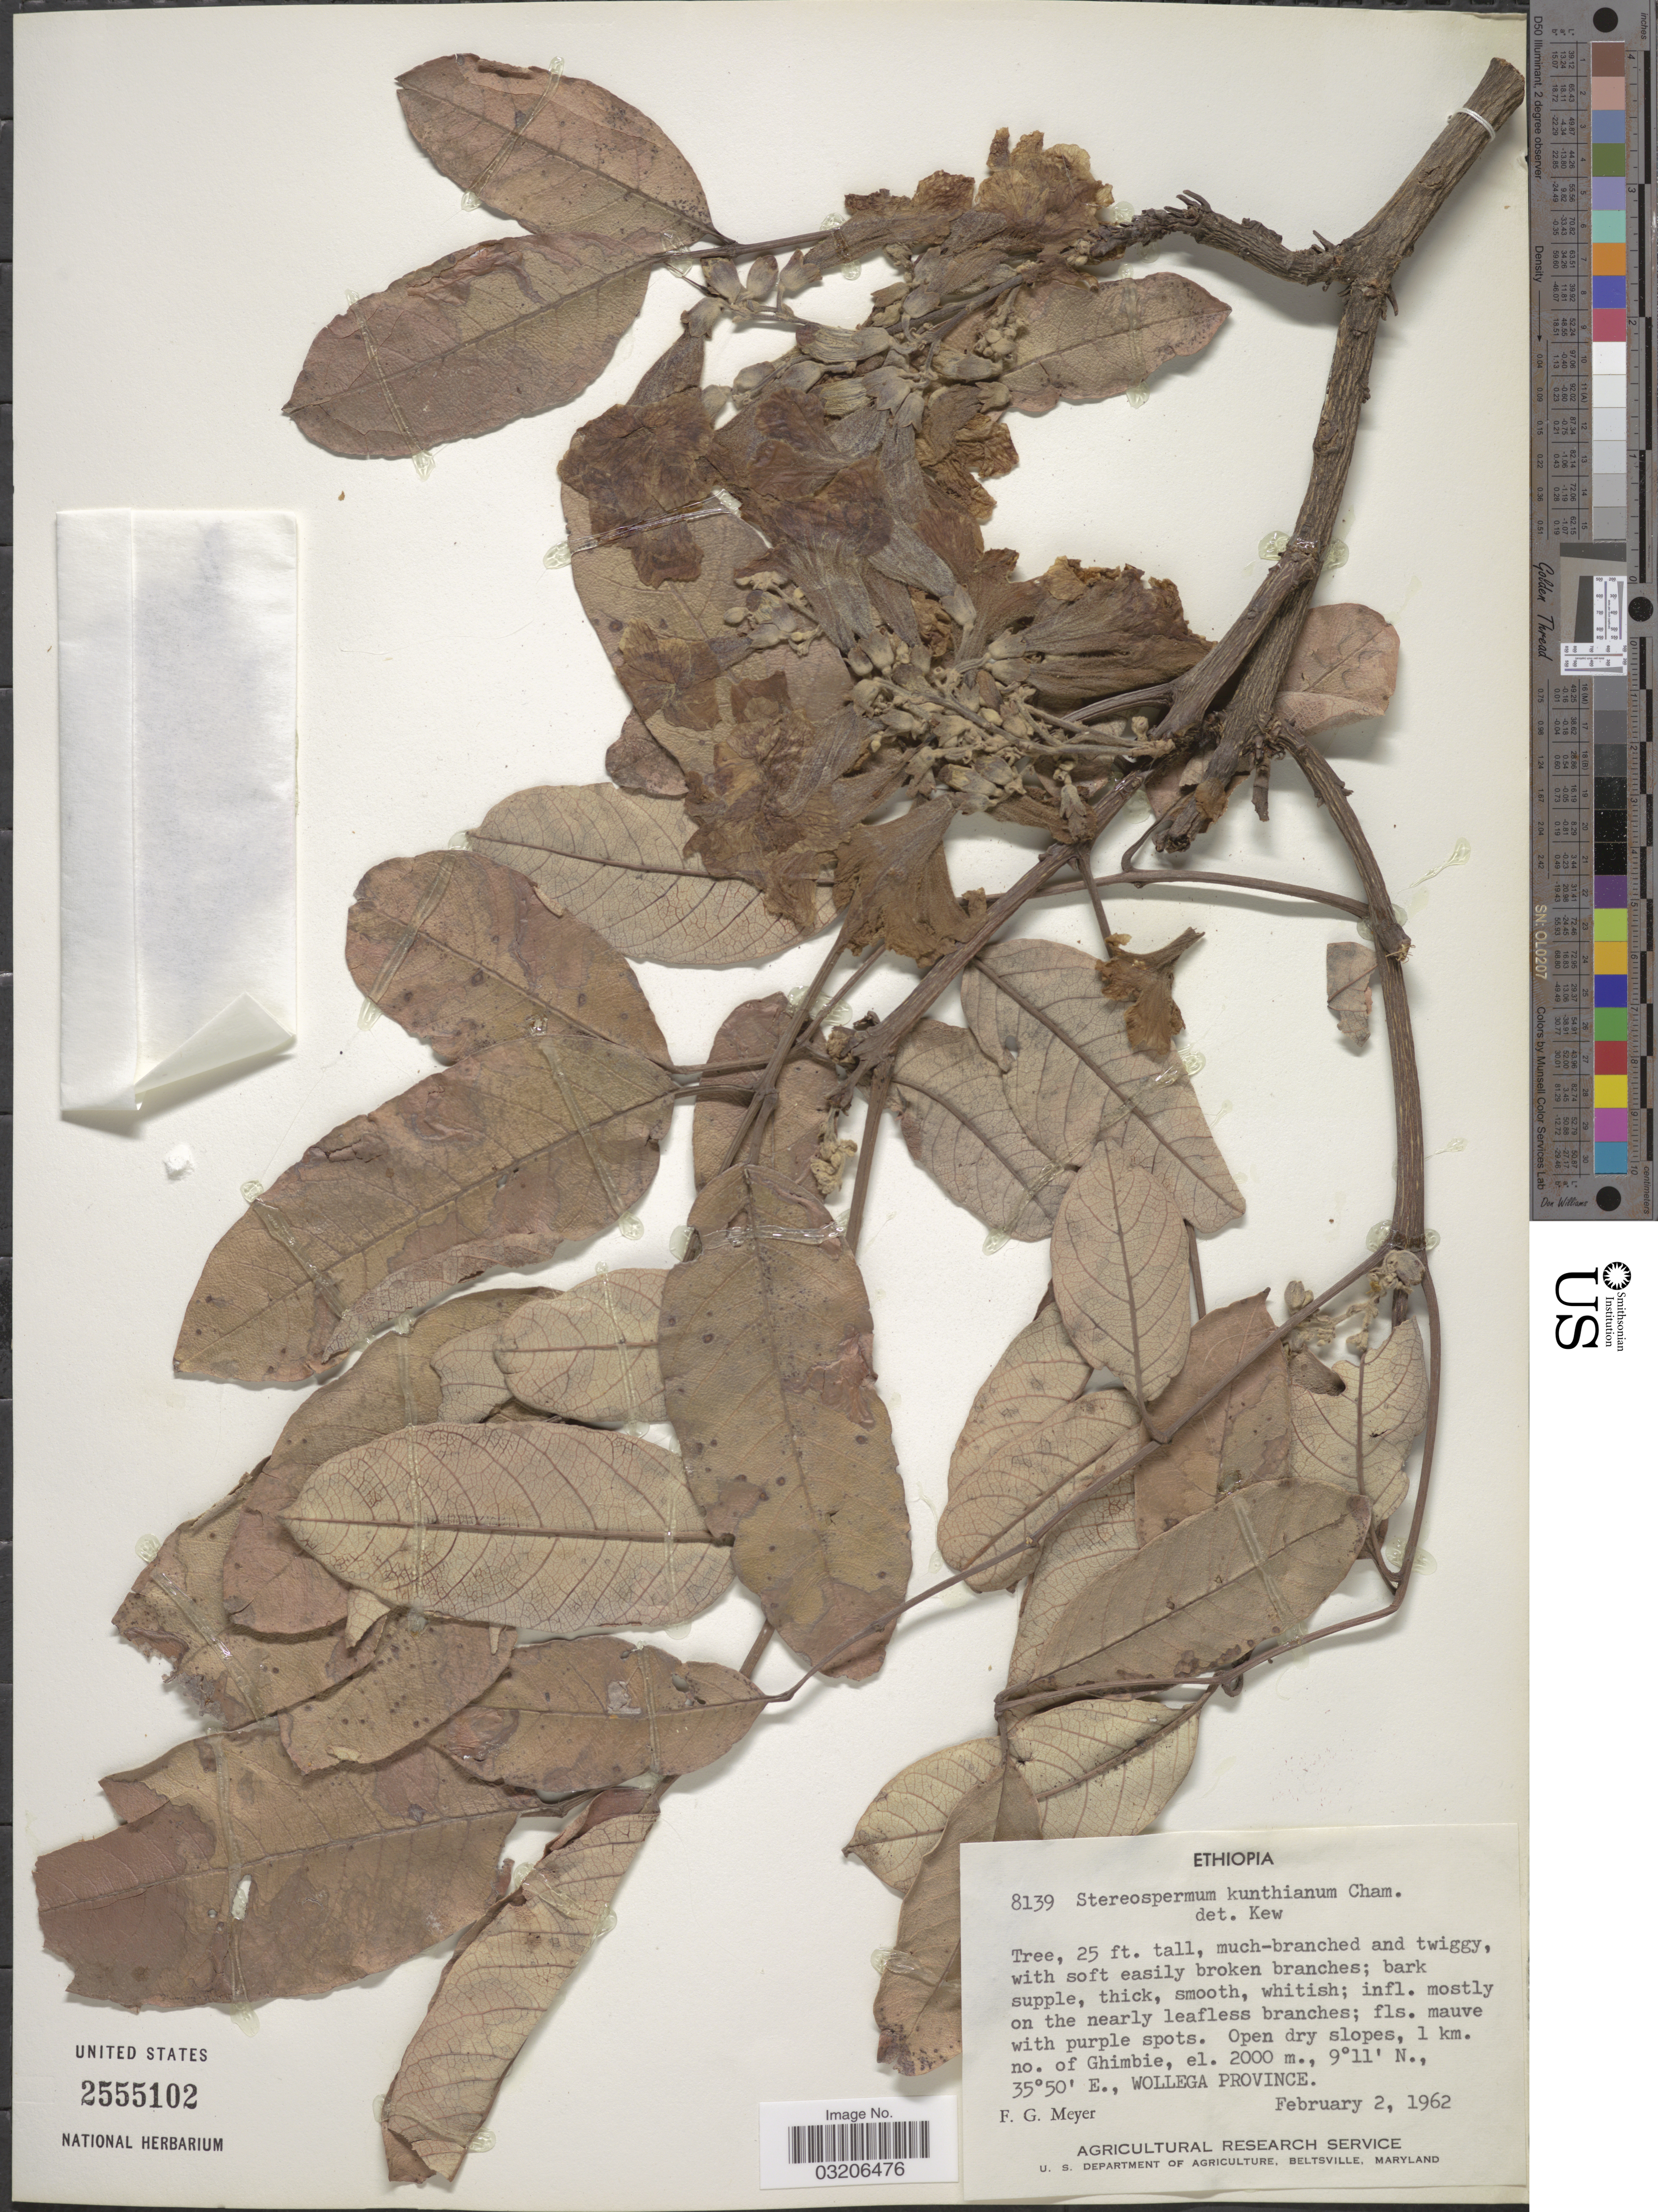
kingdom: Plantae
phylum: Tracheophyta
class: Magnoliopsida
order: Lamiales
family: Bignoniaceae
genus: Stereospermum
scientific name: Stereospermum kunthianum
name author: Cham.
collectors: F. G. Meyer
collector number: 8139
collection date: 1962-02-02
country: Ethiopia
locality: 1 km. no. of Ghimbie, Wollega Province.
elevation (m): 2000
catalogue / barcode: US 2555102